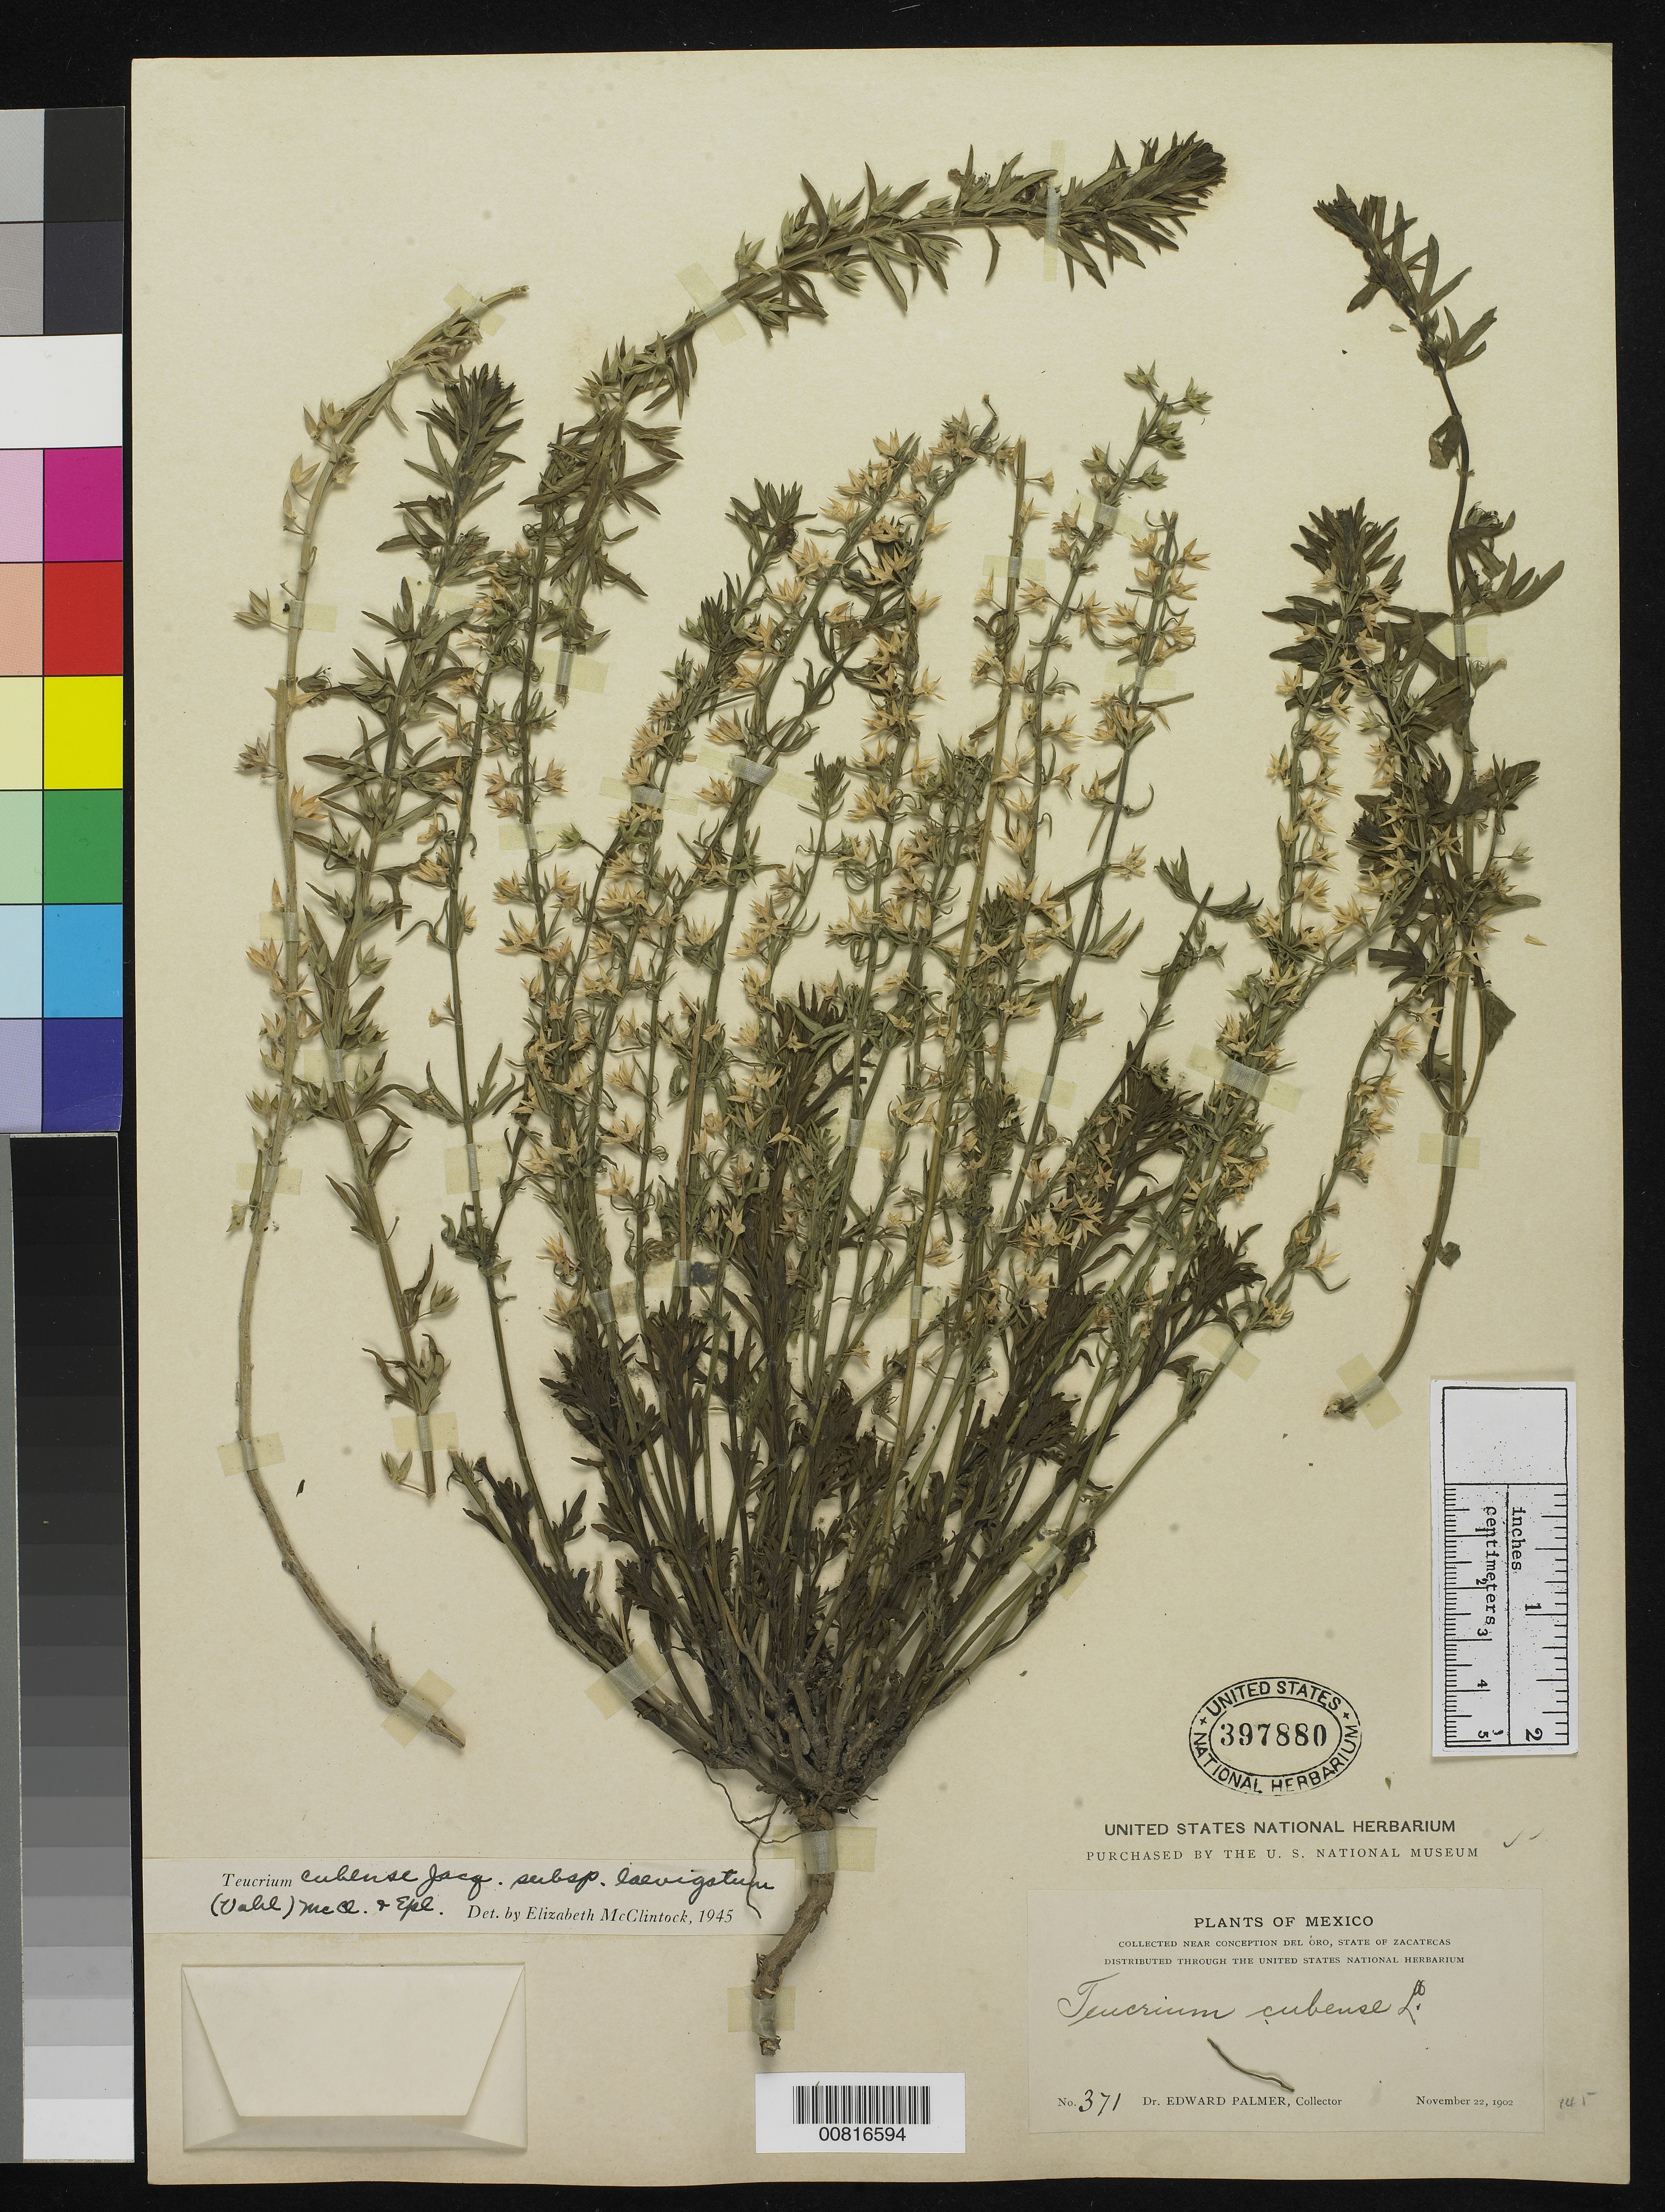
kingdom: Plantae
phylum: Tracheophyta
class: Magnoliopsida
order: Lamiales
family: Lamiaceae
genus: Teucrium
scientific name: Teucrium cubense subsp. laevigatum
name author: Jacq.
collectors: E. Palmer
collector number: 371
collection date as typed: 22 Nov 1902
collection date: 1902-11-22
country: Mexico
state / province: Zacatecas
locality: Near Concepción del Oro, Zacatecas.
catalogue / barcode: US 397880